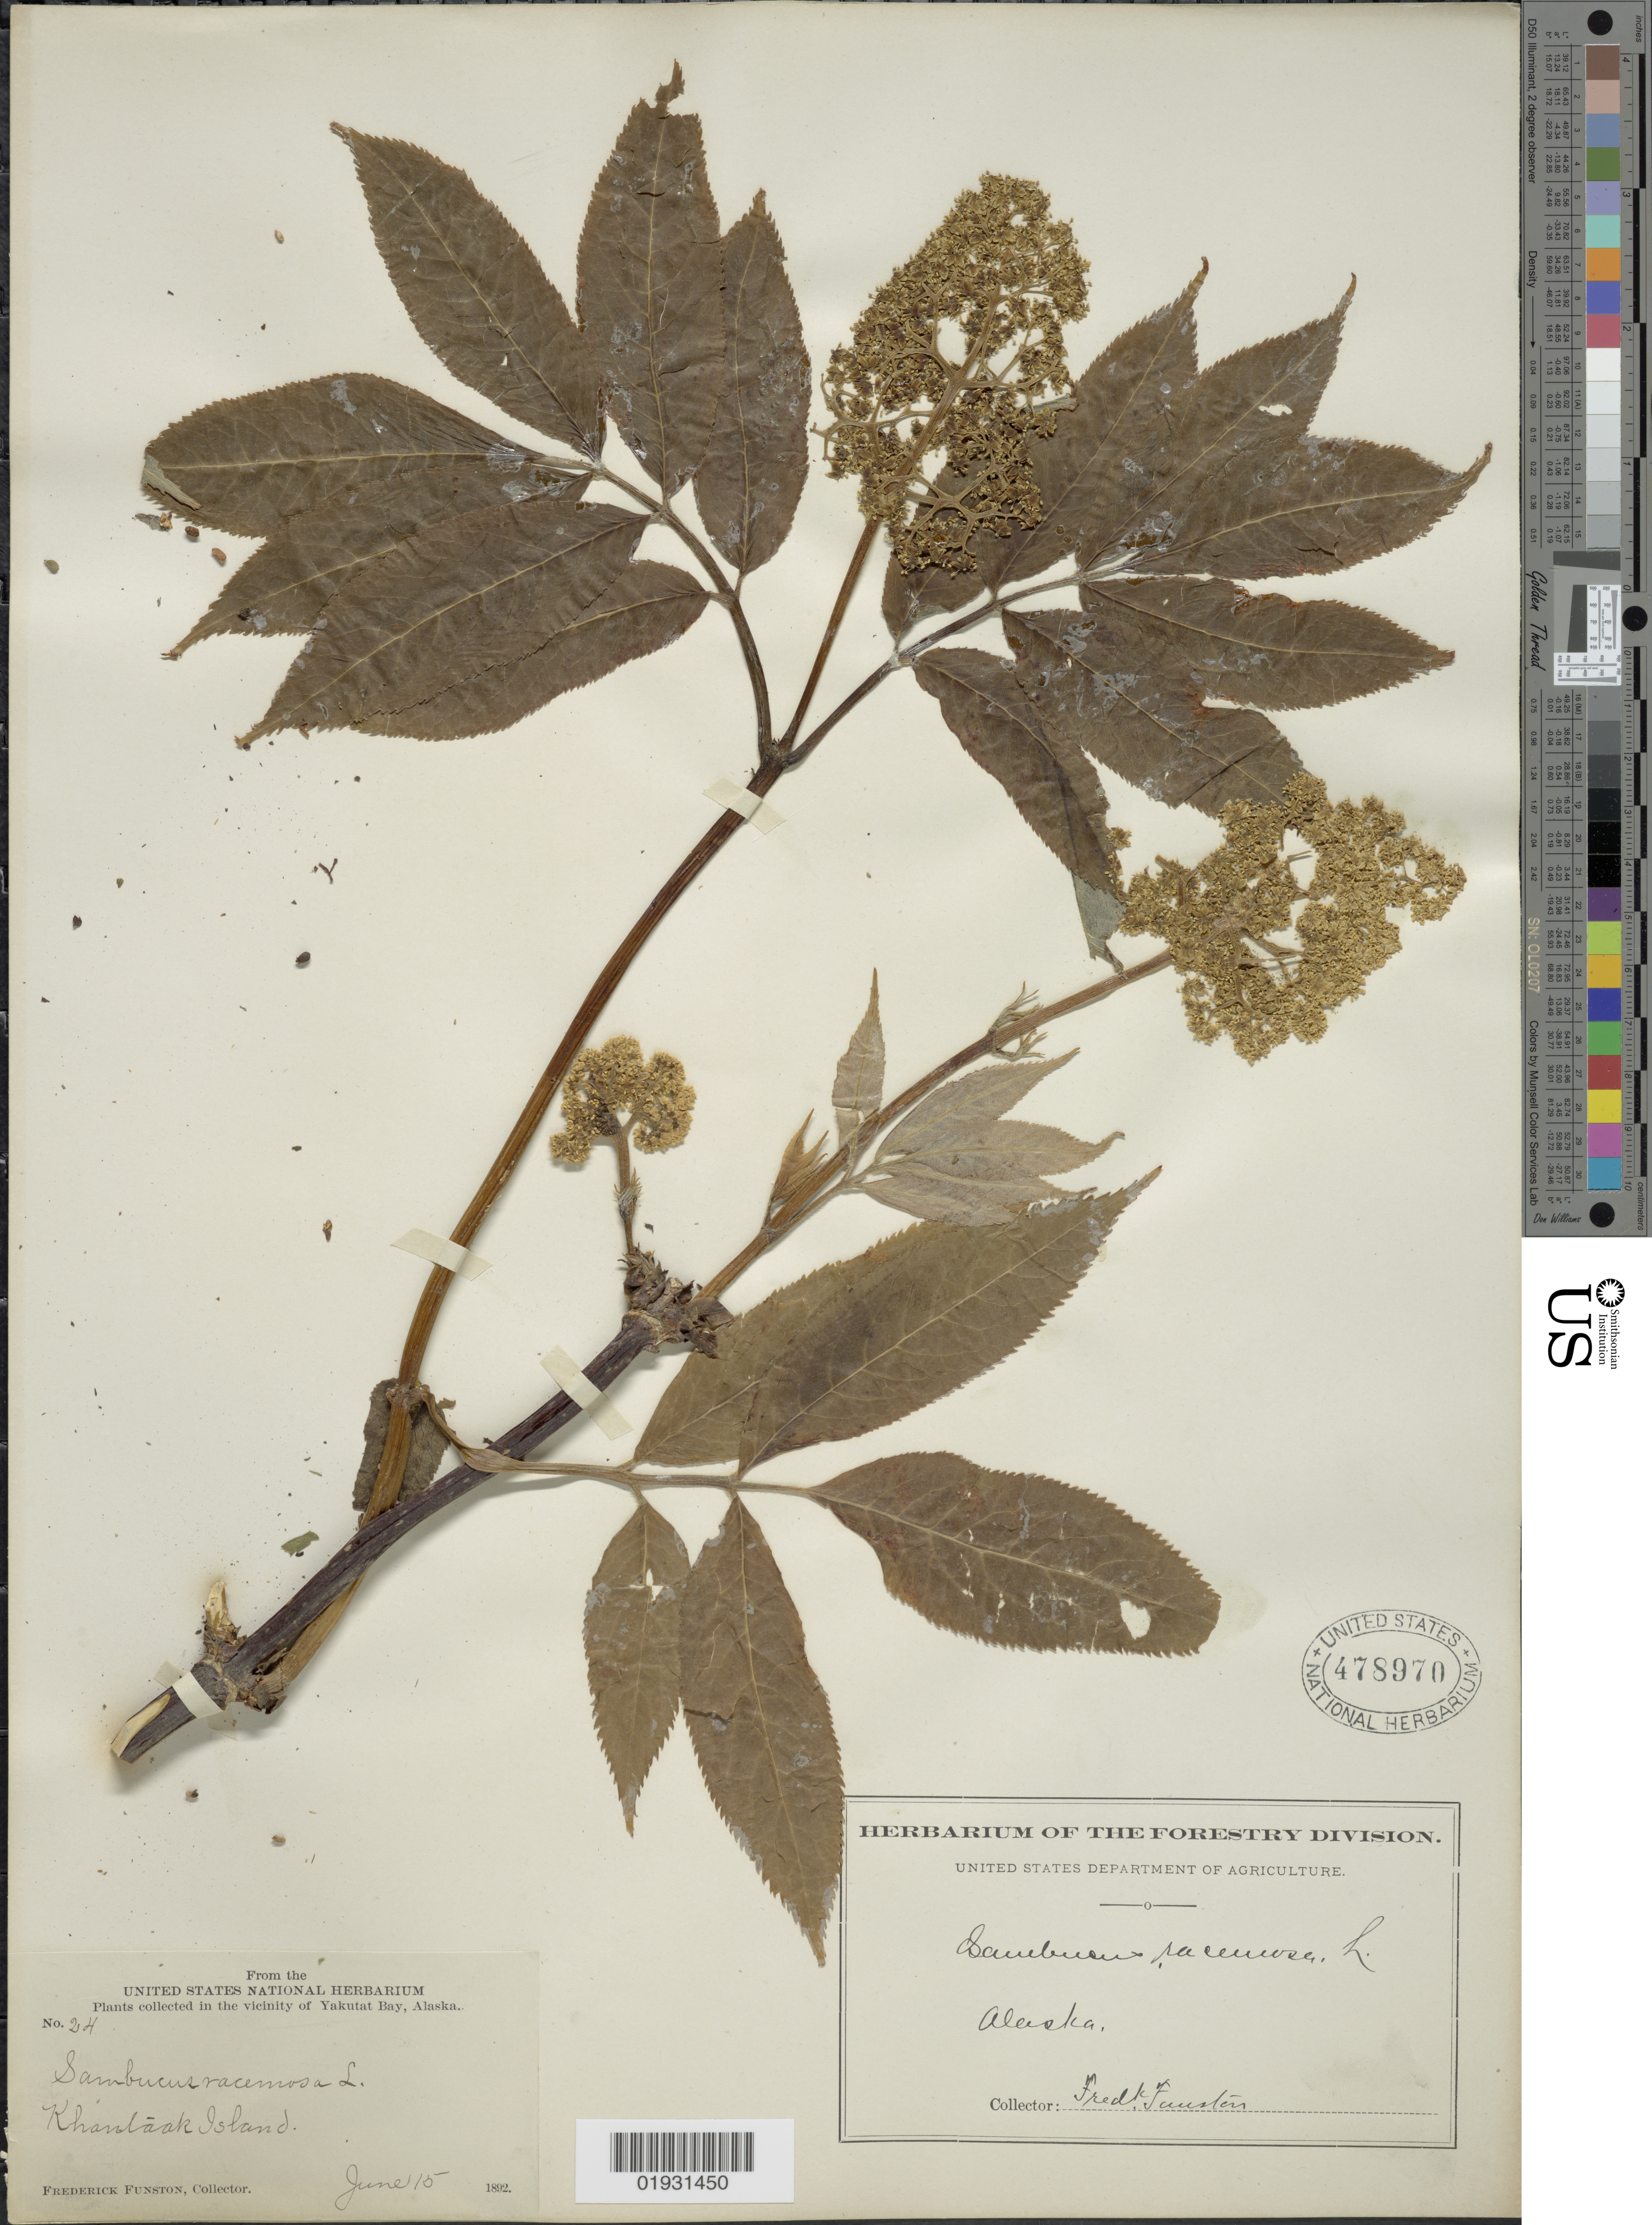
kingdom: Plantae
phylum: Tracheophyta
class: Magnoliopsida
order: Dipsacales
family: Viburnaceae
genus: Sambucus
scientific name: Sambucus racemosa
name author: L.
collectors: F. Funston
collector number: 24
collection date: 1892-06-15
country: United States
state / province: Alaska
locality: The vicinity of Yakutat Bay. Khantaak Island.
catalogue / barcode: US 478970